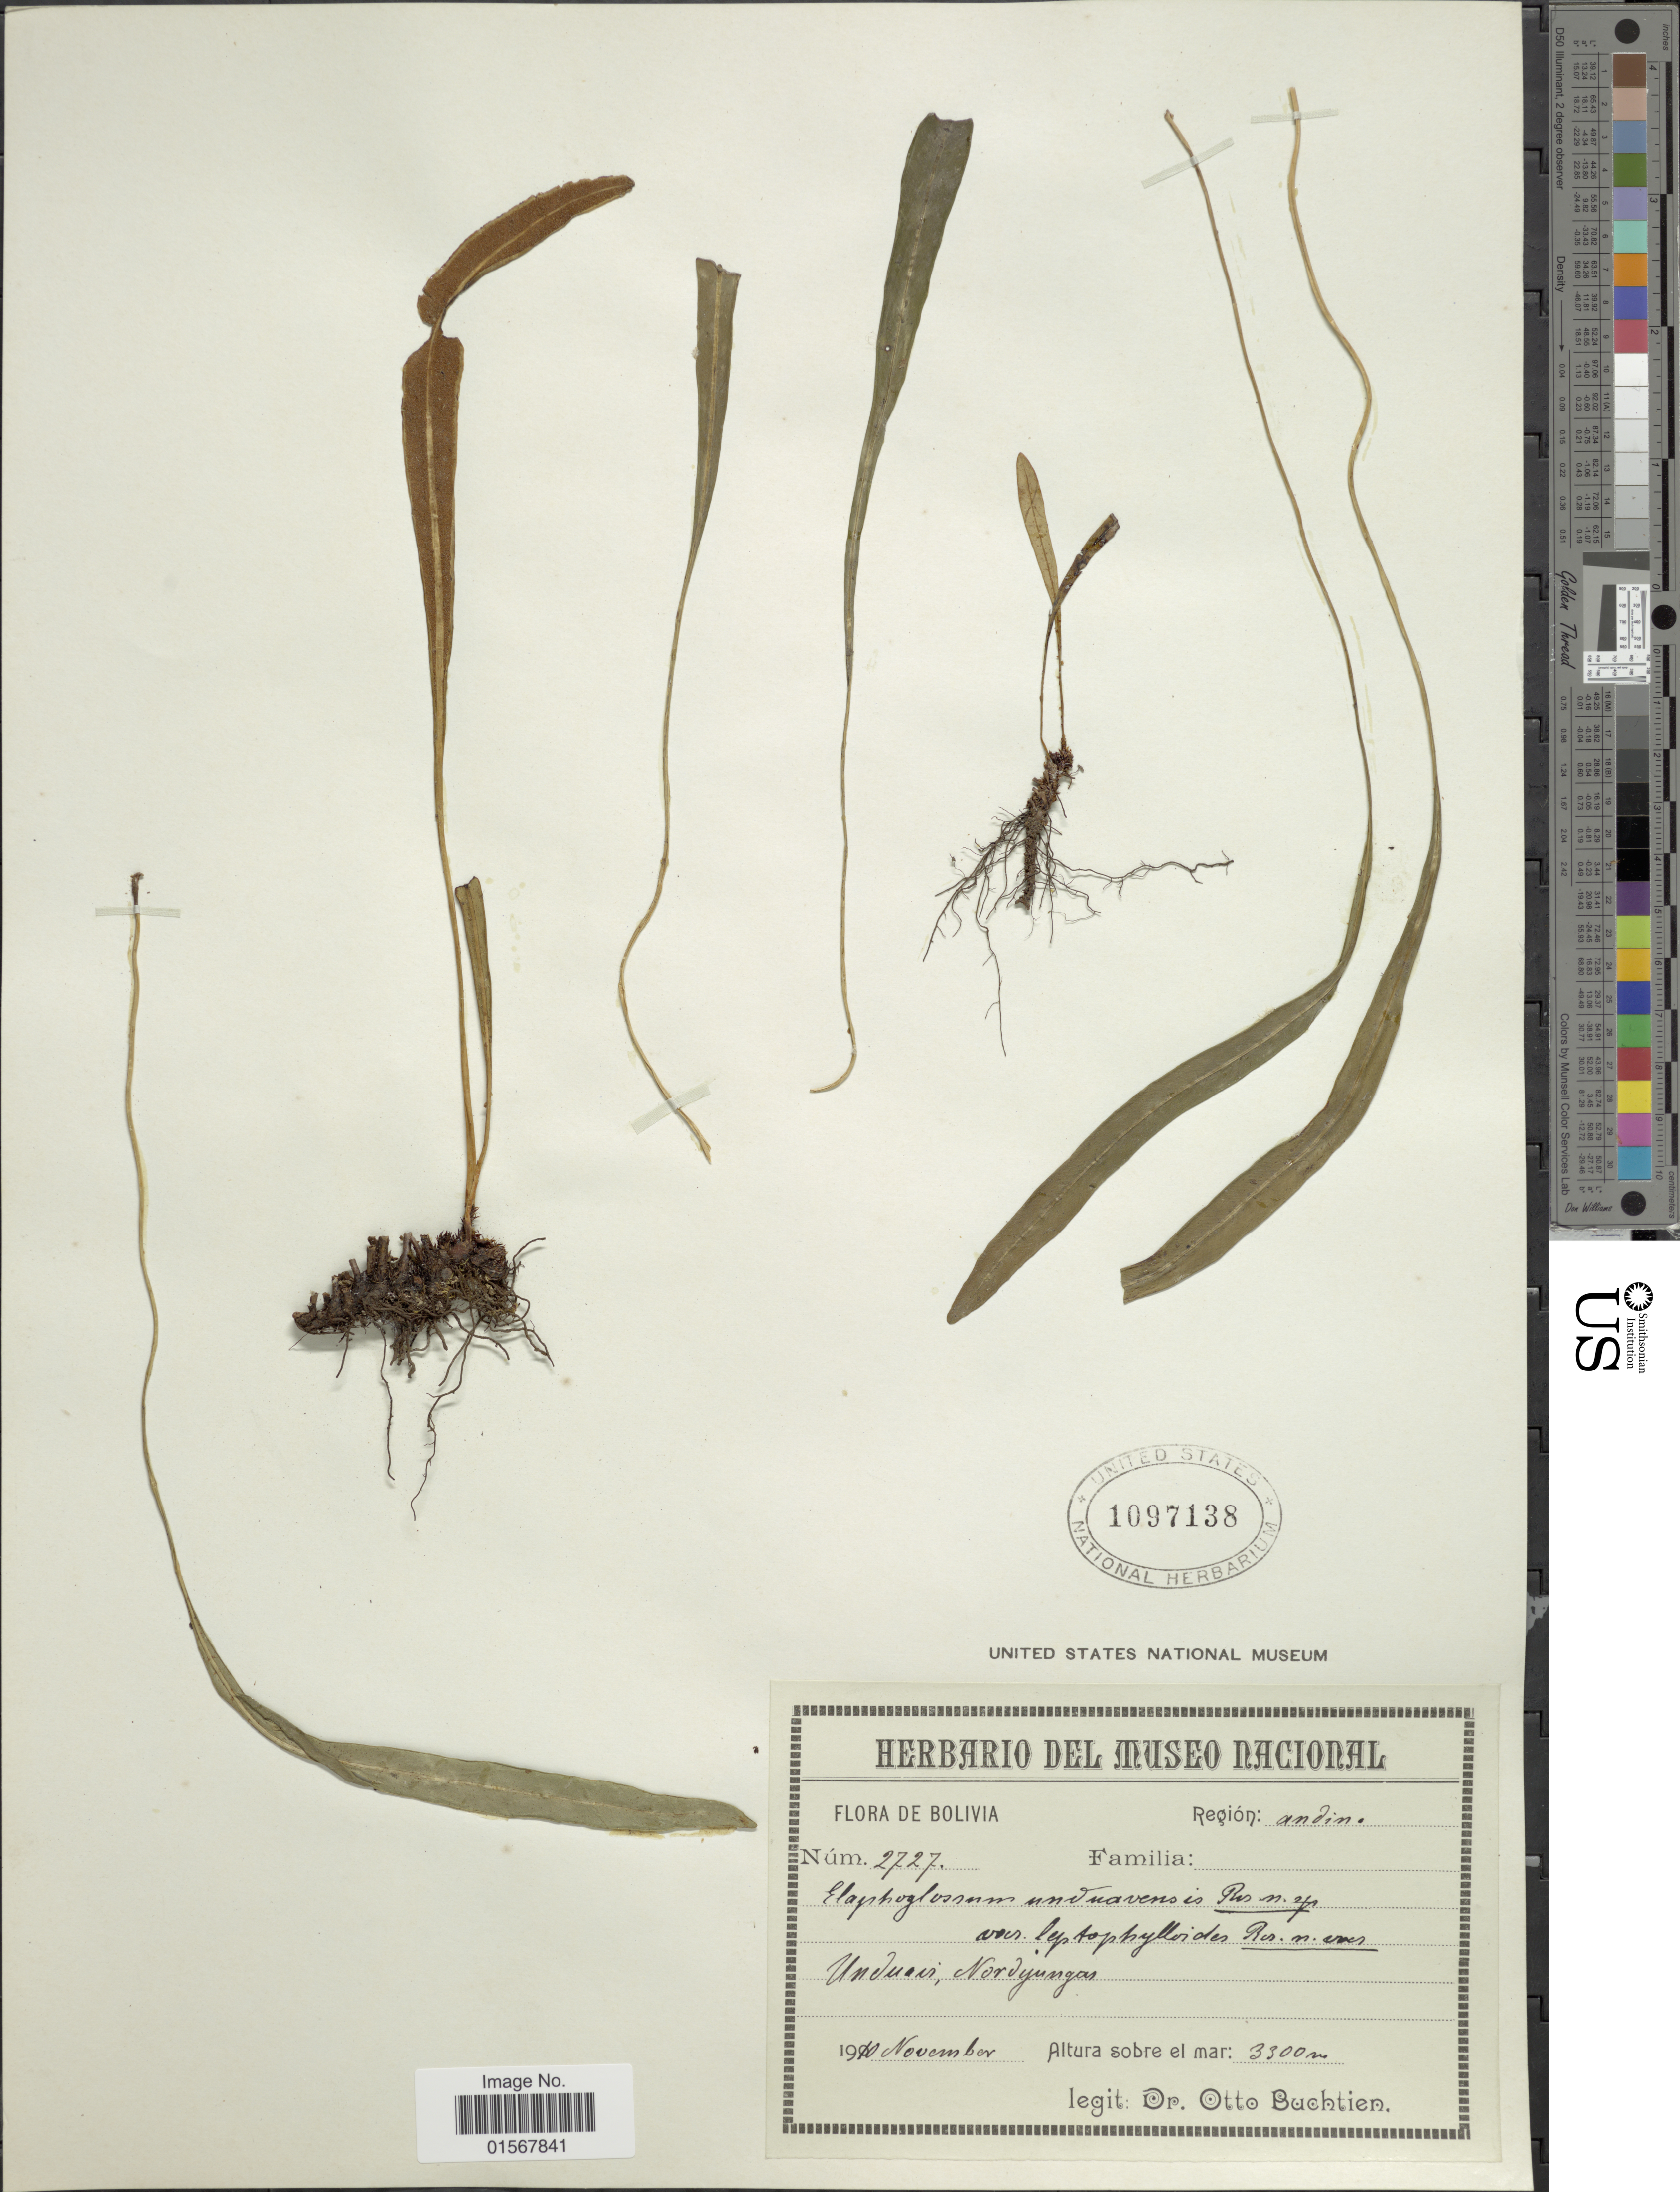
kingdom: Plantae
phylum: Tracheophyta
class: Polypodiopsida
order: Polypodiales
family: Dryopteridaceae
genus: Elaphoglossum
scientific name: Elaphoglossum unduavense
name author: Rosenst.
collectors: O. Buchtien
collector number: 2727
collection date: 1910-11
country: Bolivia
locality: Unduavi, Nordyungas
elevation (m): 3300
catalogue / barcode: US 1097138